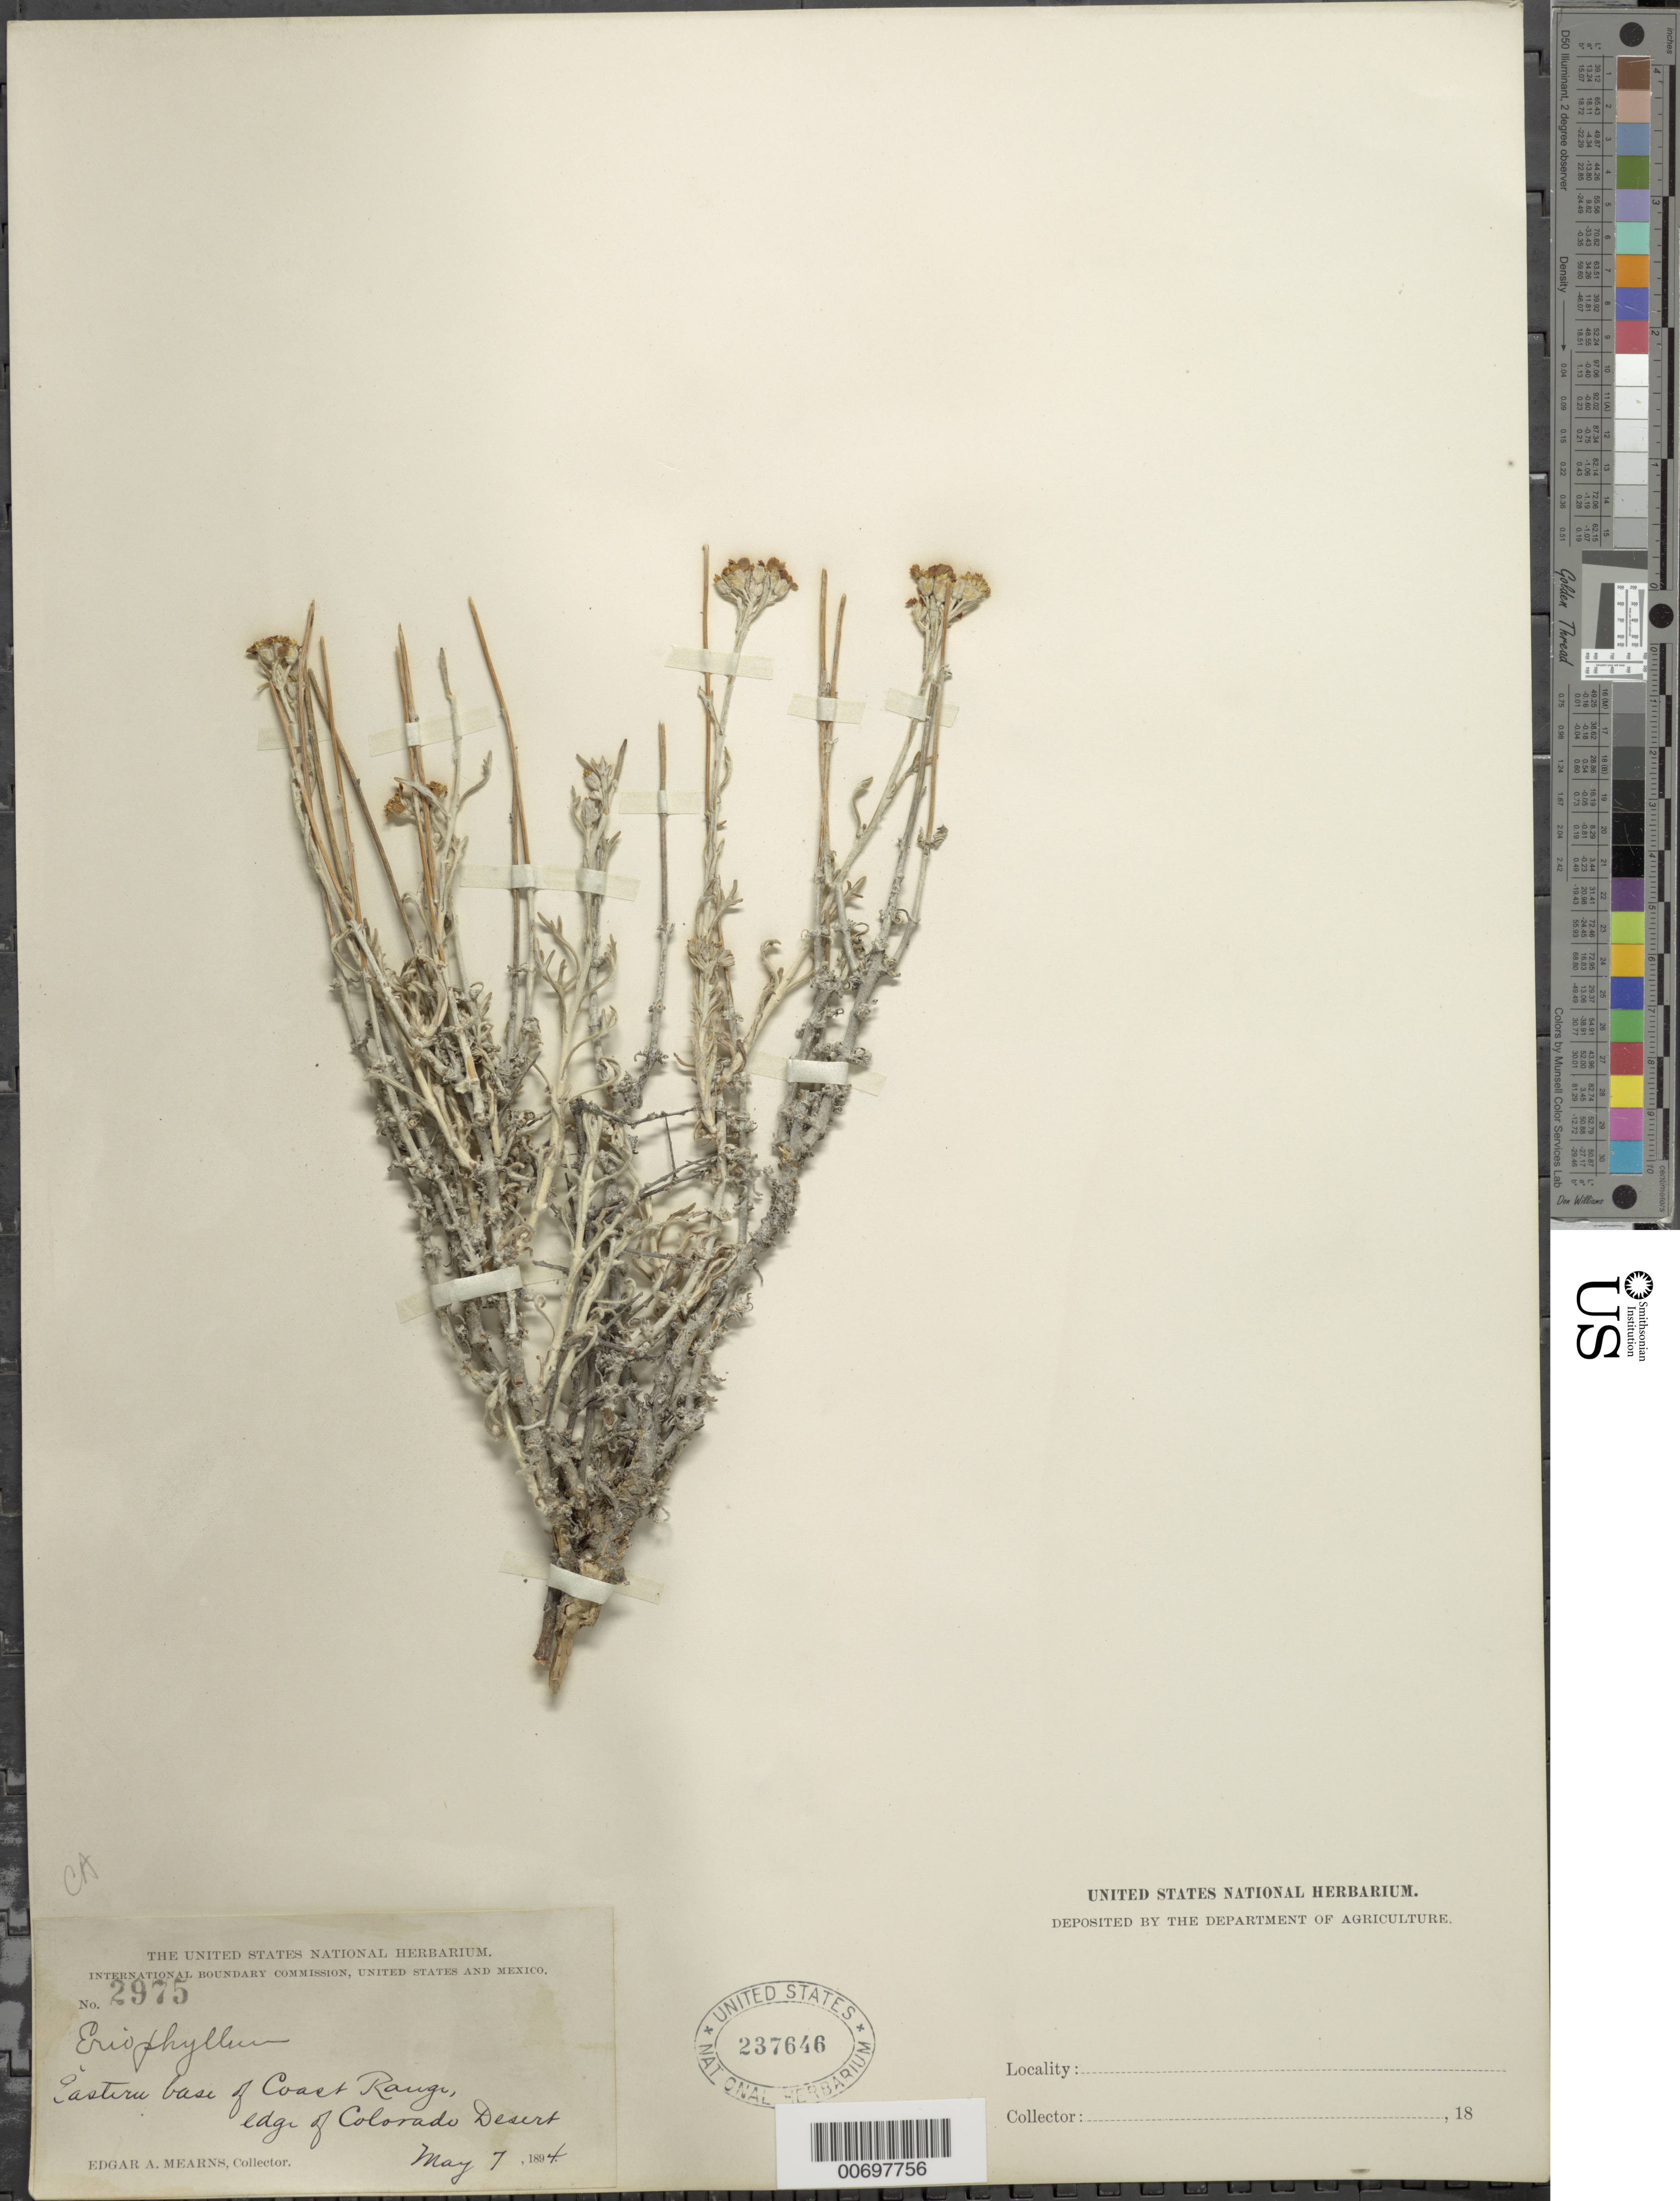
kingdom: Plantae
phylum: Tracheophyta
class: Magnoliopsida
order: Asterales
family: Asteraceae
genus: Eriophyllum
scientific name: Eriophyllum sp.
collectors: E. A. Mearns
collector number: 2975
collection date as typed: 07 May 1894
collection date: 1894-05-07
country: United States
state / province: California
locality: Eastern base of Coast Range, edge of Colorado Desert.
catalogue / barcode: US 237646